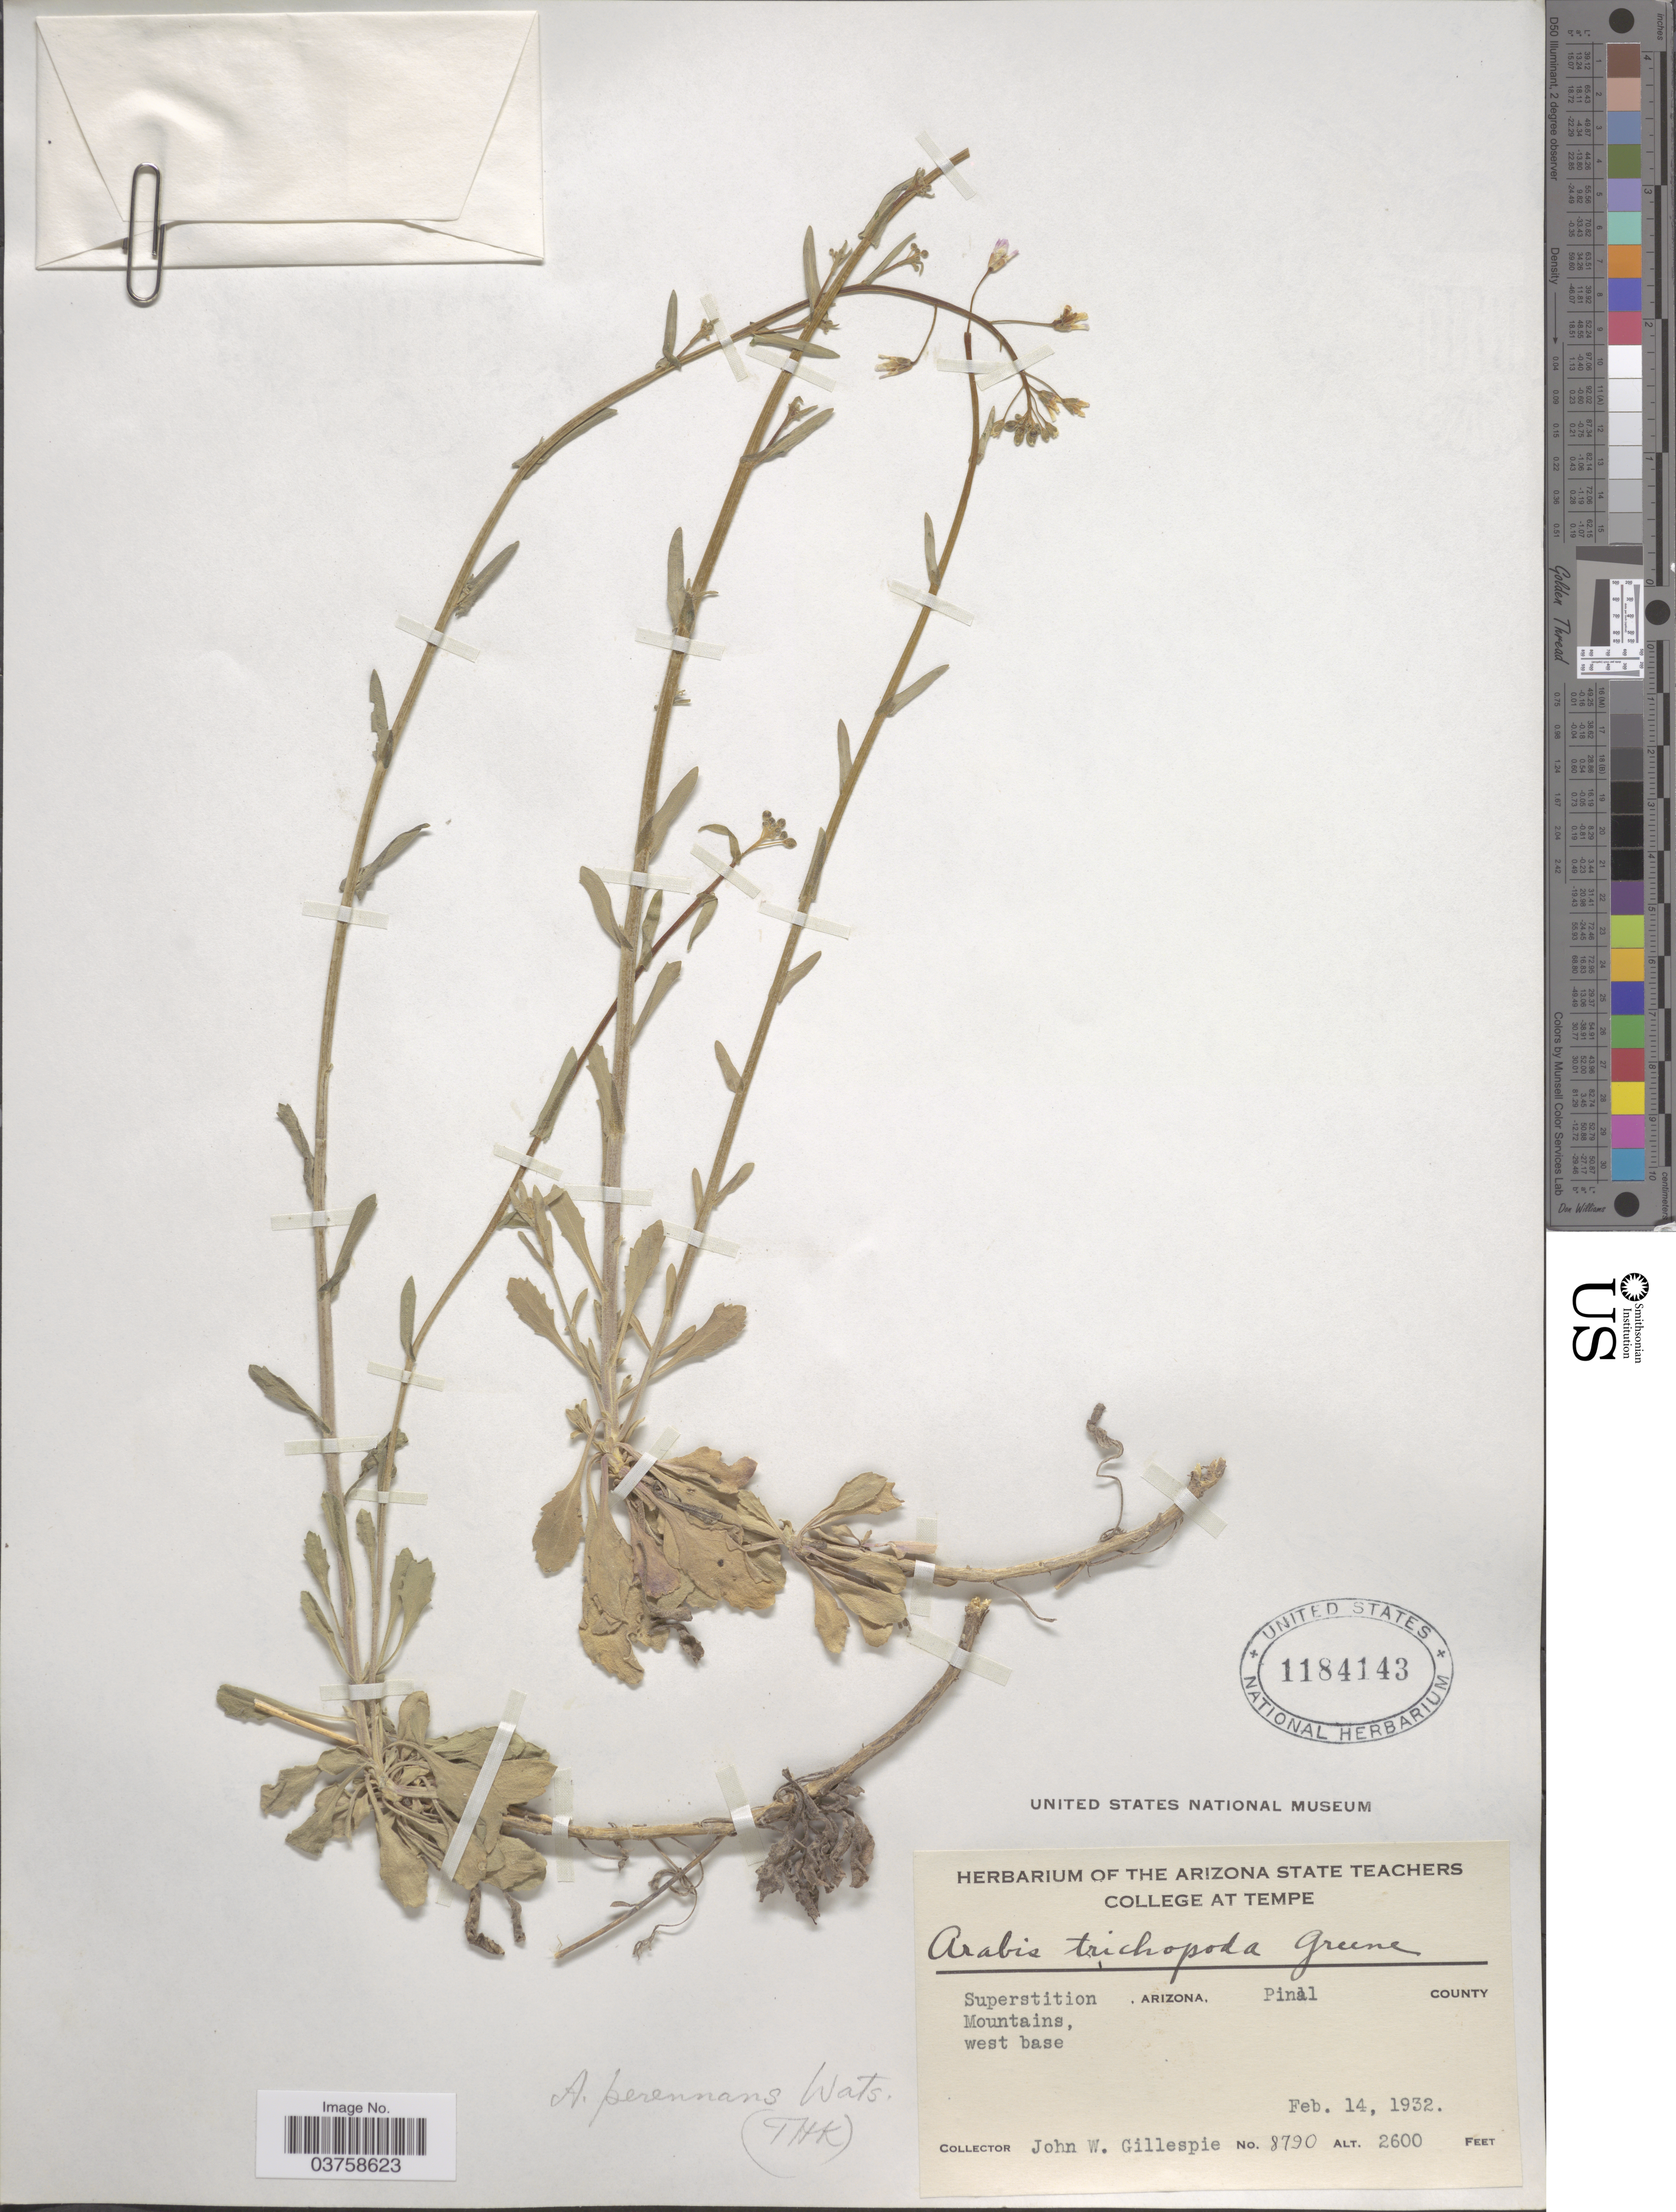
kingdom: Plantae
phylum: Tracheophyta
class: Magnoliopsida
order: Brassicales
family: Brassicaceae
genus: Arabis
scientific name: Arabis perennans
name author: S. Watson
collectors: J. W. Gillespie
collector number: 8790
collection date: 1932-02-14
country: United States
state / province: Arizona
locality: Superstition Mountains, west base. Pinal County.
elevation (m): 792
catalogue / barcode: US 1184143